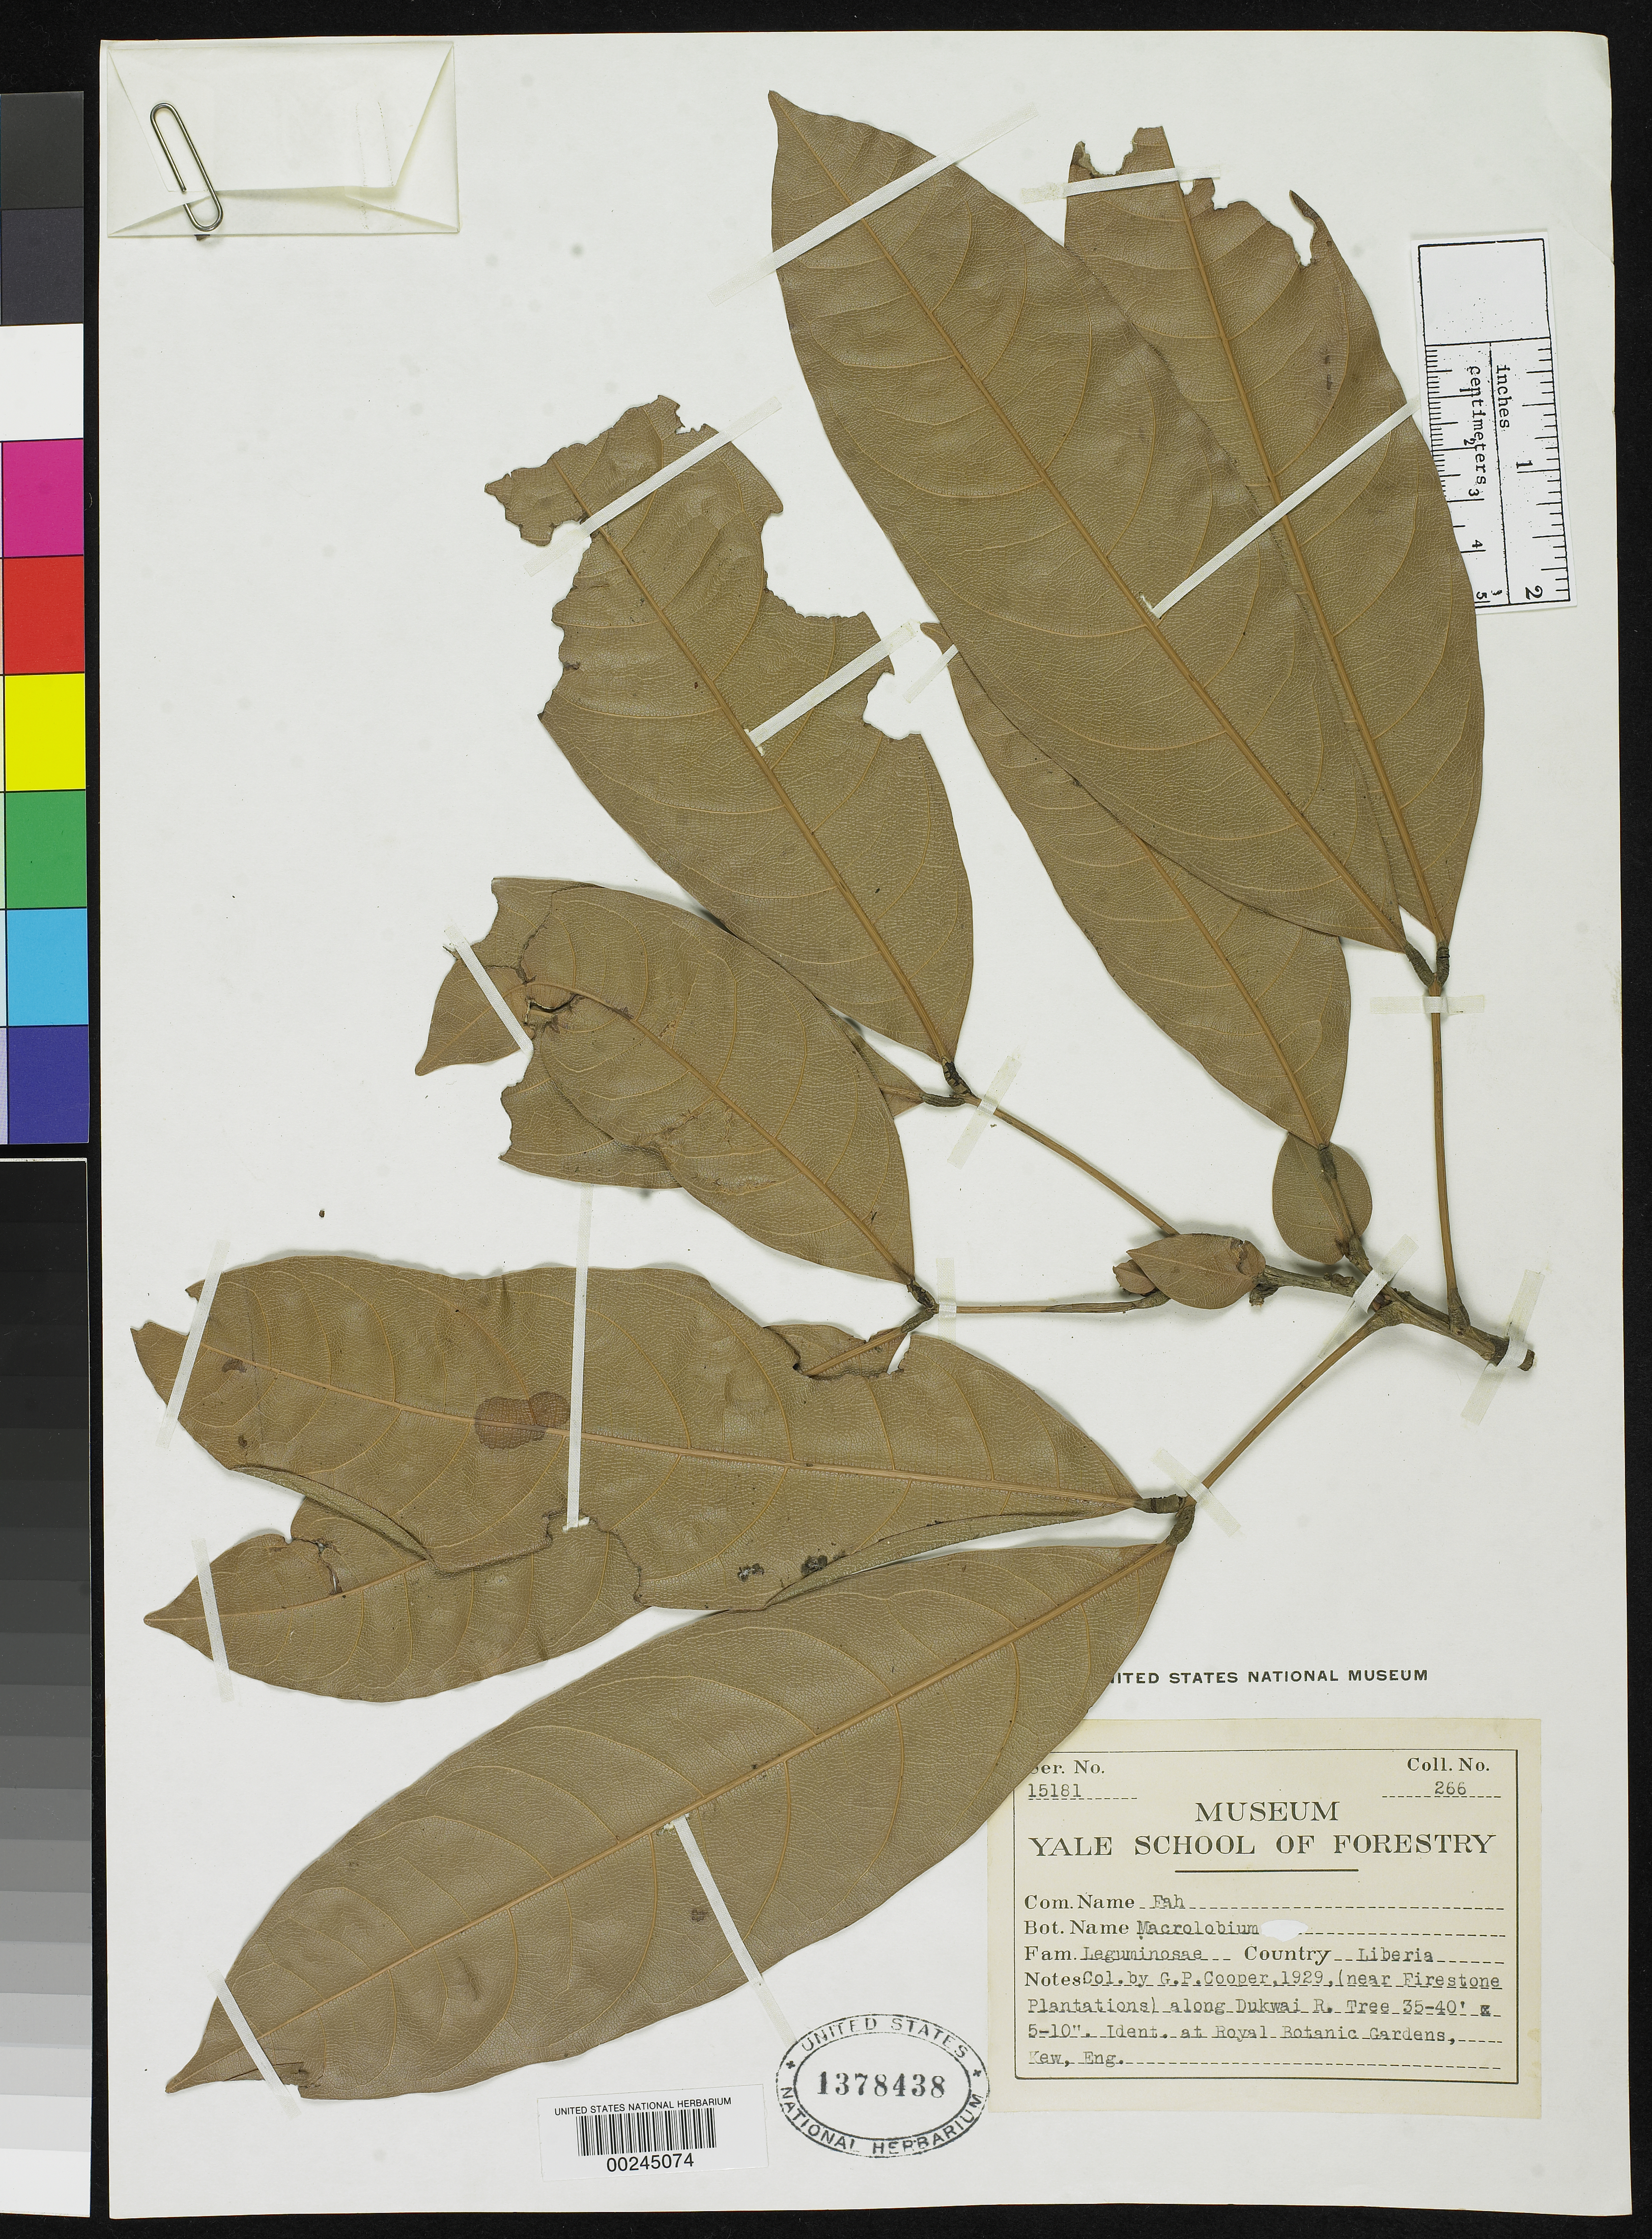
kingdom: Plantae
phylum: Tracheophyta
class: Magnoliopsida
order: Fabales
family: Fabaceae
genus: Macrolobium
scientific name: Macrolobium sp.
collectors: G. Cooper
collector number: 266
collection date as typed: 1929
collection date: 1929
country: Liberia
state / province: Margibi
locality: Near Firestone Plantations along Dukwai River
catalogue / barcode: US 1378438